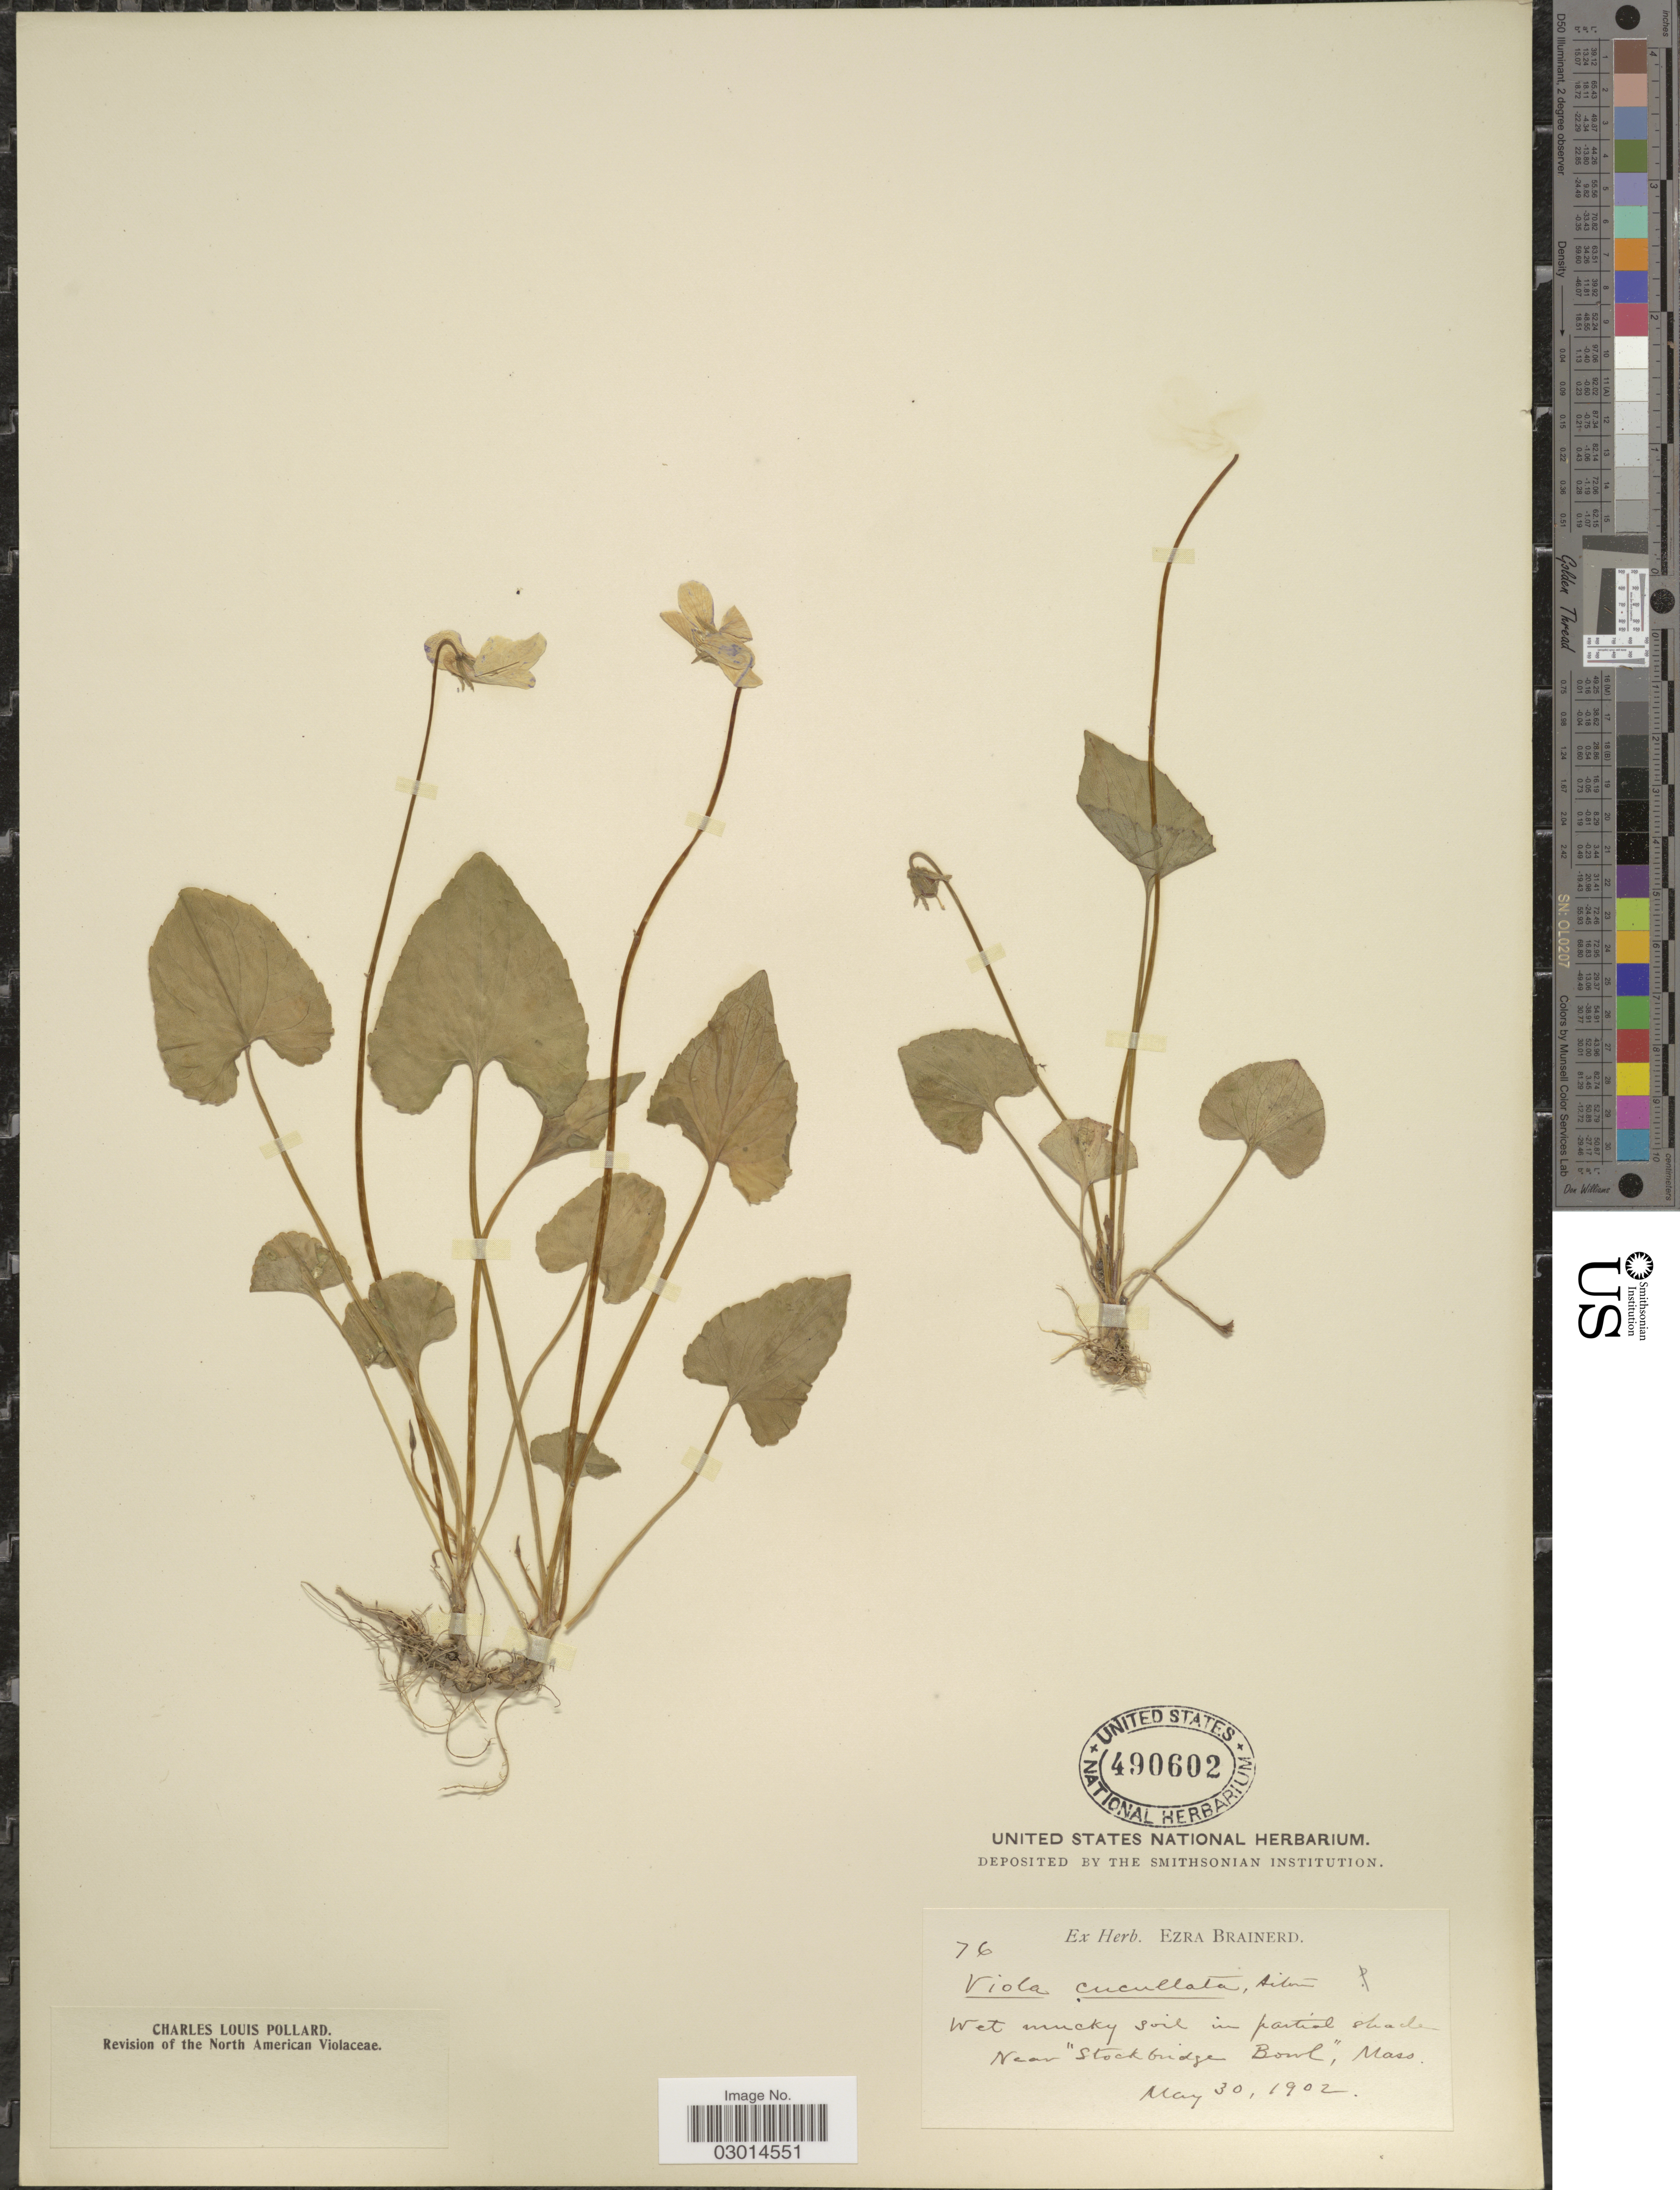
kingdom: Plantae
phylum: Tracheophyta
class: Magnoliopsida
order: Malpighiales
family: Violaceae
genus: Viola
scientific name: Viola cucullata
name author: Aiton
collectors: ex herb. Ezra Brainerd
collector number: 76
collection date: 1902-05-30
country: United States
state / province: Massachusetts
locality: Near "Stockbridge Bowl"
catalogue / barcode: US 490602